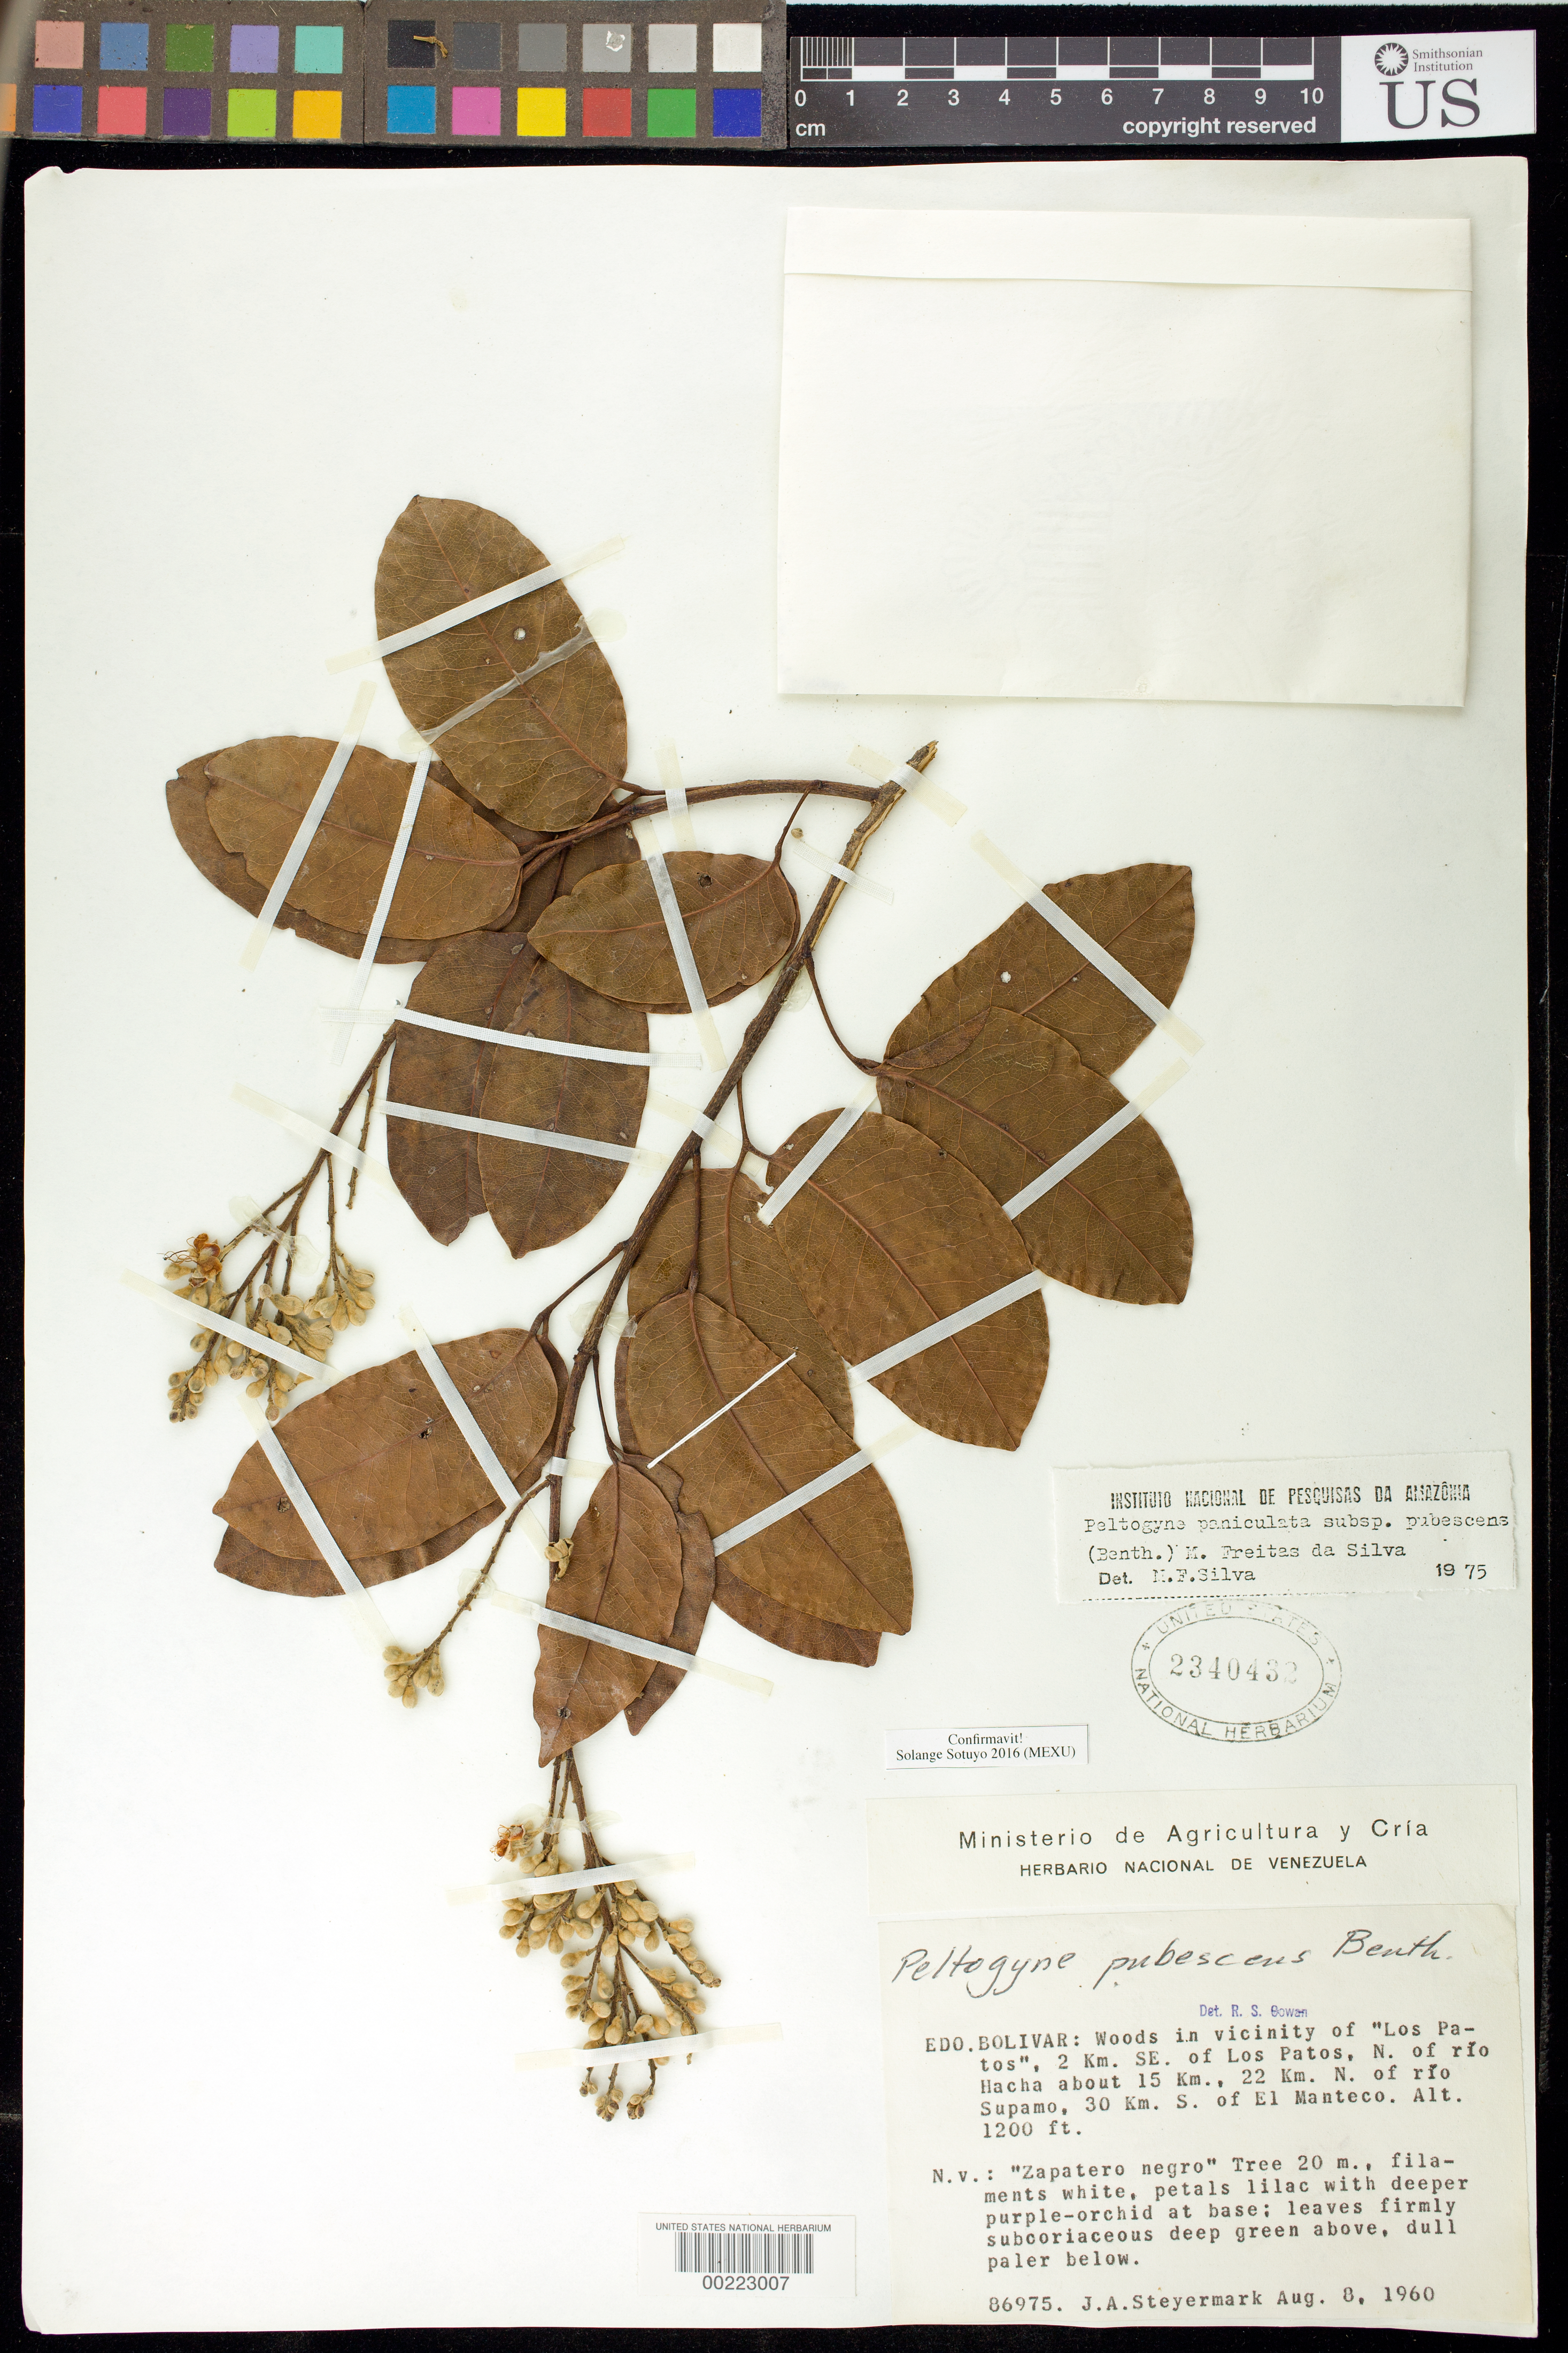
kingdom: Plantae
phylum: Tracheophyta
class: Magnoliopsida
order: Fabales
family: Fabaceae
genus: Peltogyne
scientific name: Peltogyne paniculata subsp. pubescens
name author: (Benth.) M.F. Silva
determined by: Sotuyo, Solange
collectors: J. Steyermark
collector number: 86975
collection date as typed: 08 Aug 1960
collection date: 1960-08-08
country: Venezuela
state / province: Bolivar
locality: Vicinity of "los patos", 2 km se of los patos, n of rio hacha ca 15 km, 22 km n of rio supamo, 30 km s of el manteco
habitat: Woods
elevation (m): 50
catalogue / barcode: US 2340432